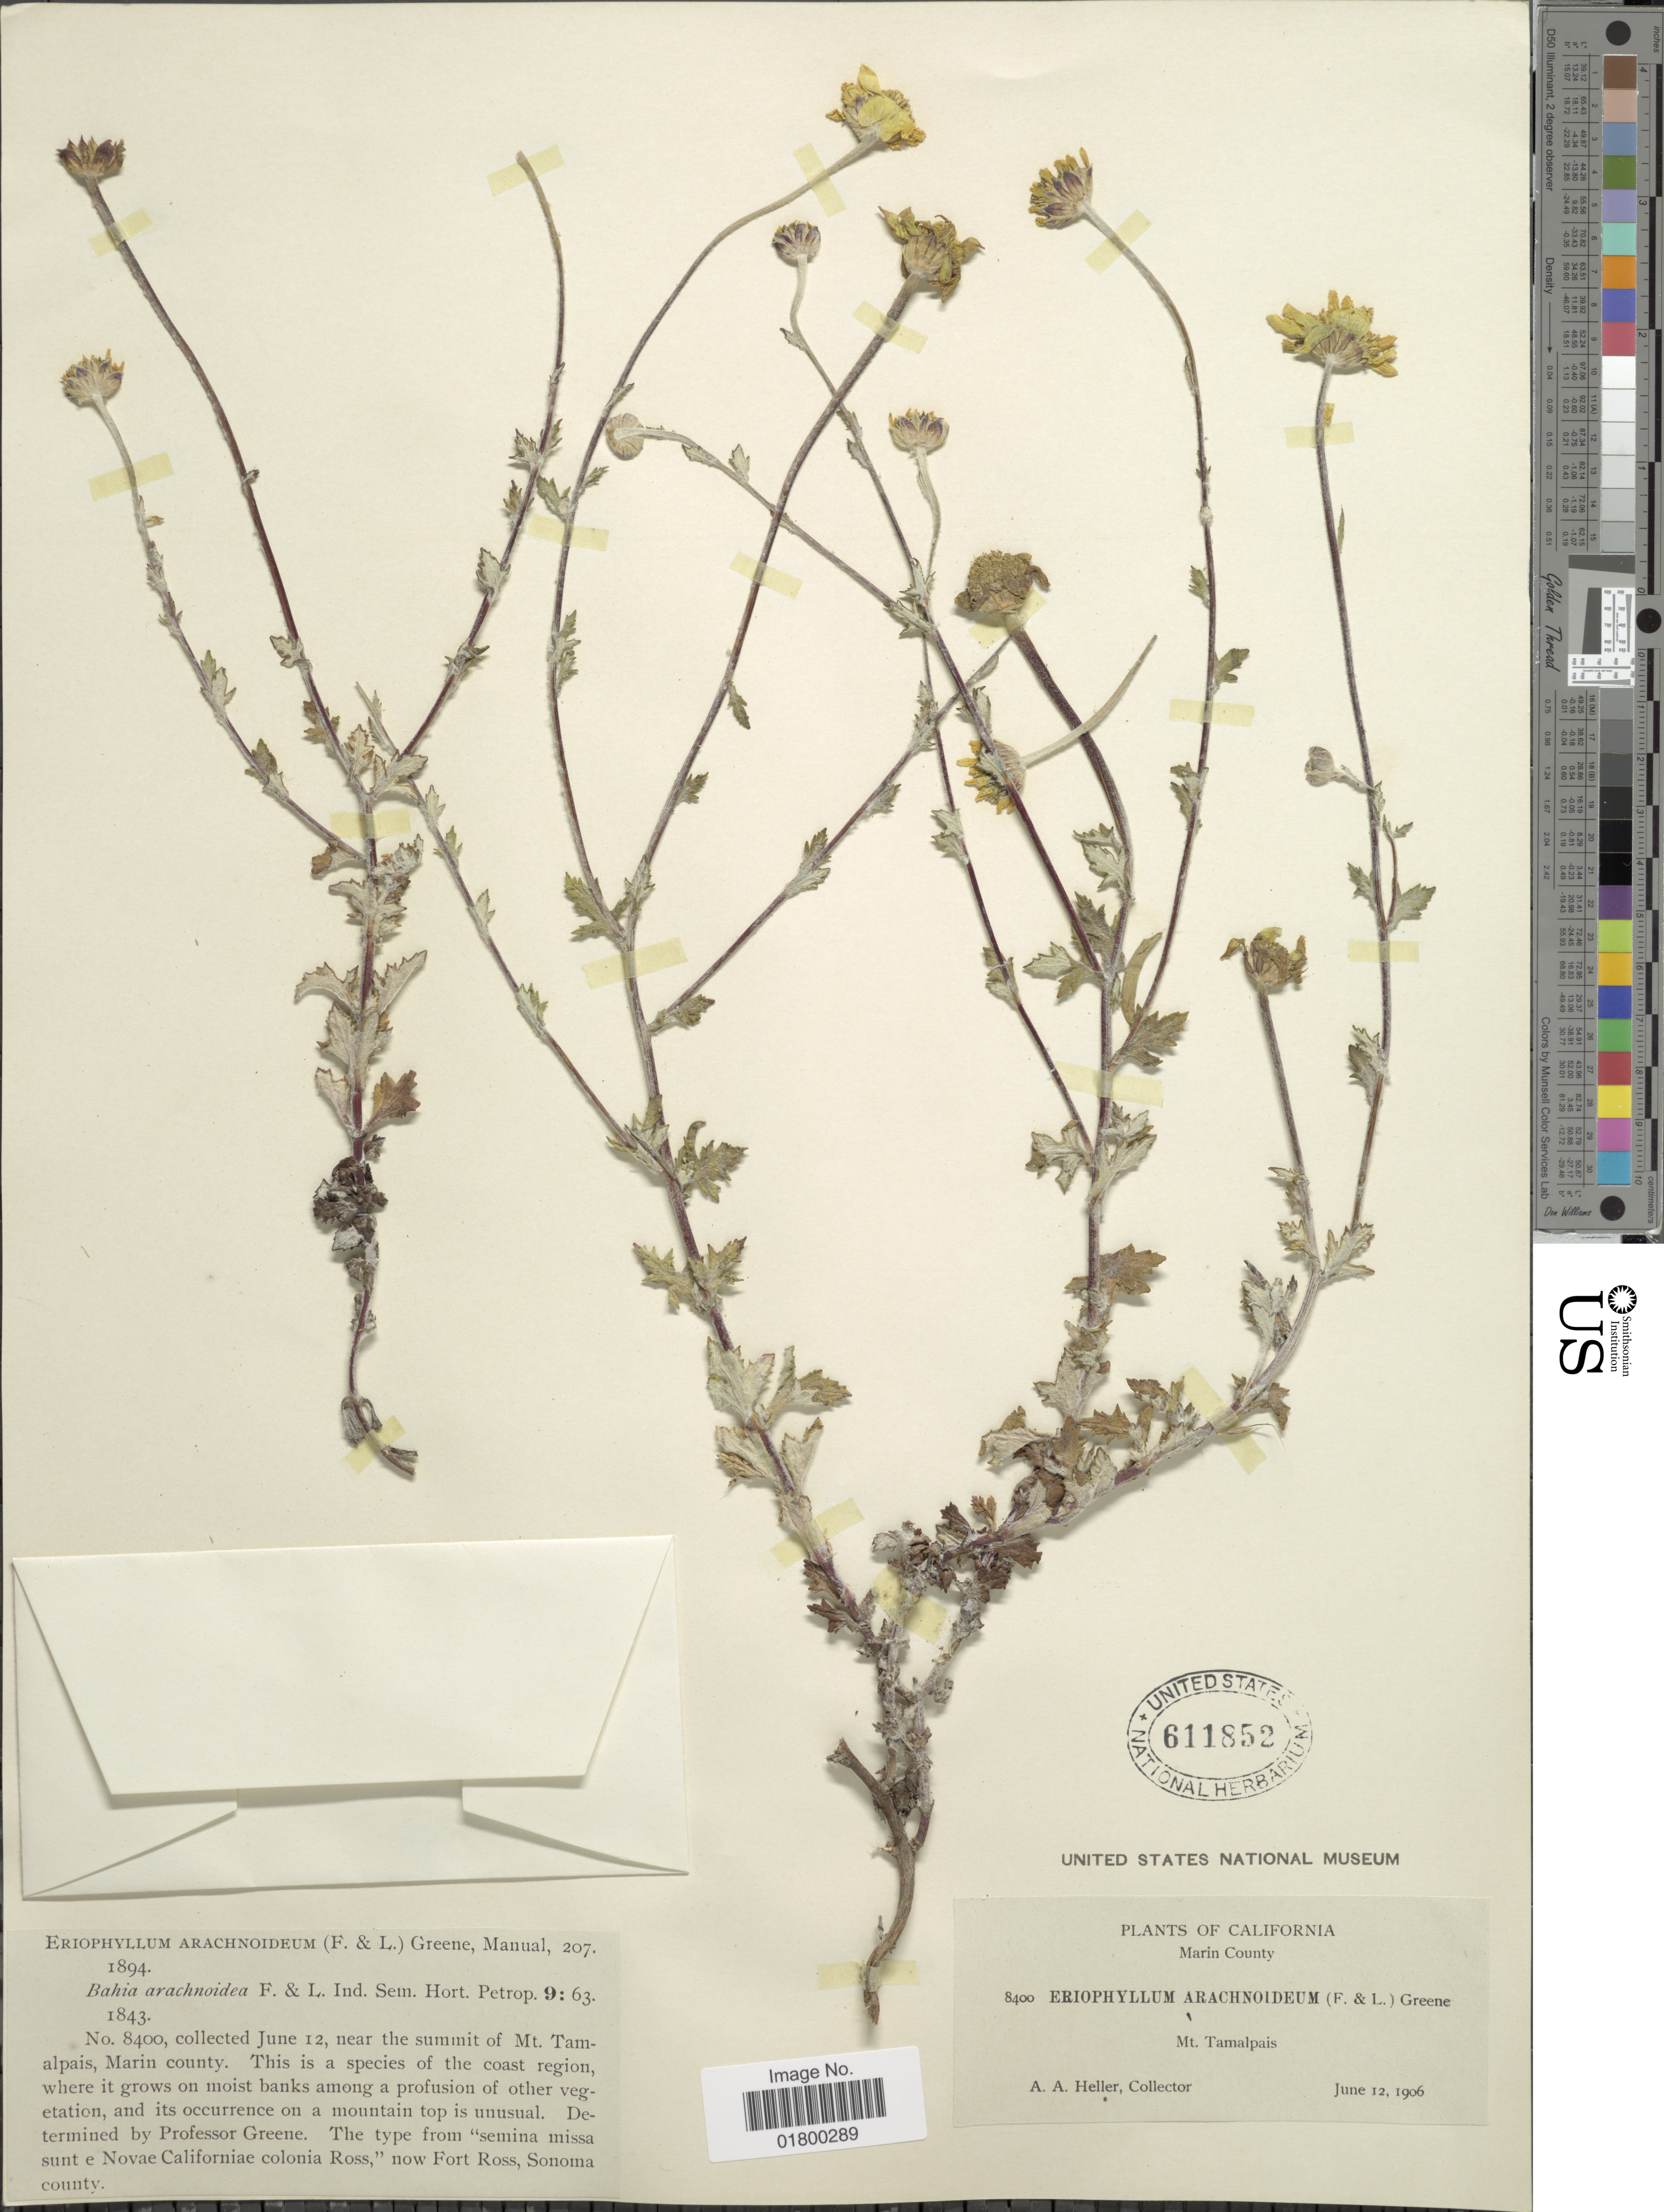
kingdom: Plantae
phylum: Tracheophyta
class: Magnoliopsida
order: Asterales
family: Asteraceae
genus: Eriophyllum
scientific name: Eriophyllum lanatum var. arachnoideum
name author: (Fisch. & Avé-Lall.) Jeps.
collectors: A. A. Heller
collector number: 8400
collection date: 1906-06-12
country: United States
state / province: California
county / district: Marin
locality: Marin County, Mt. Tamalpais, Near the summit of Mt. Tamalpais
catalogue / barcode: US 611852